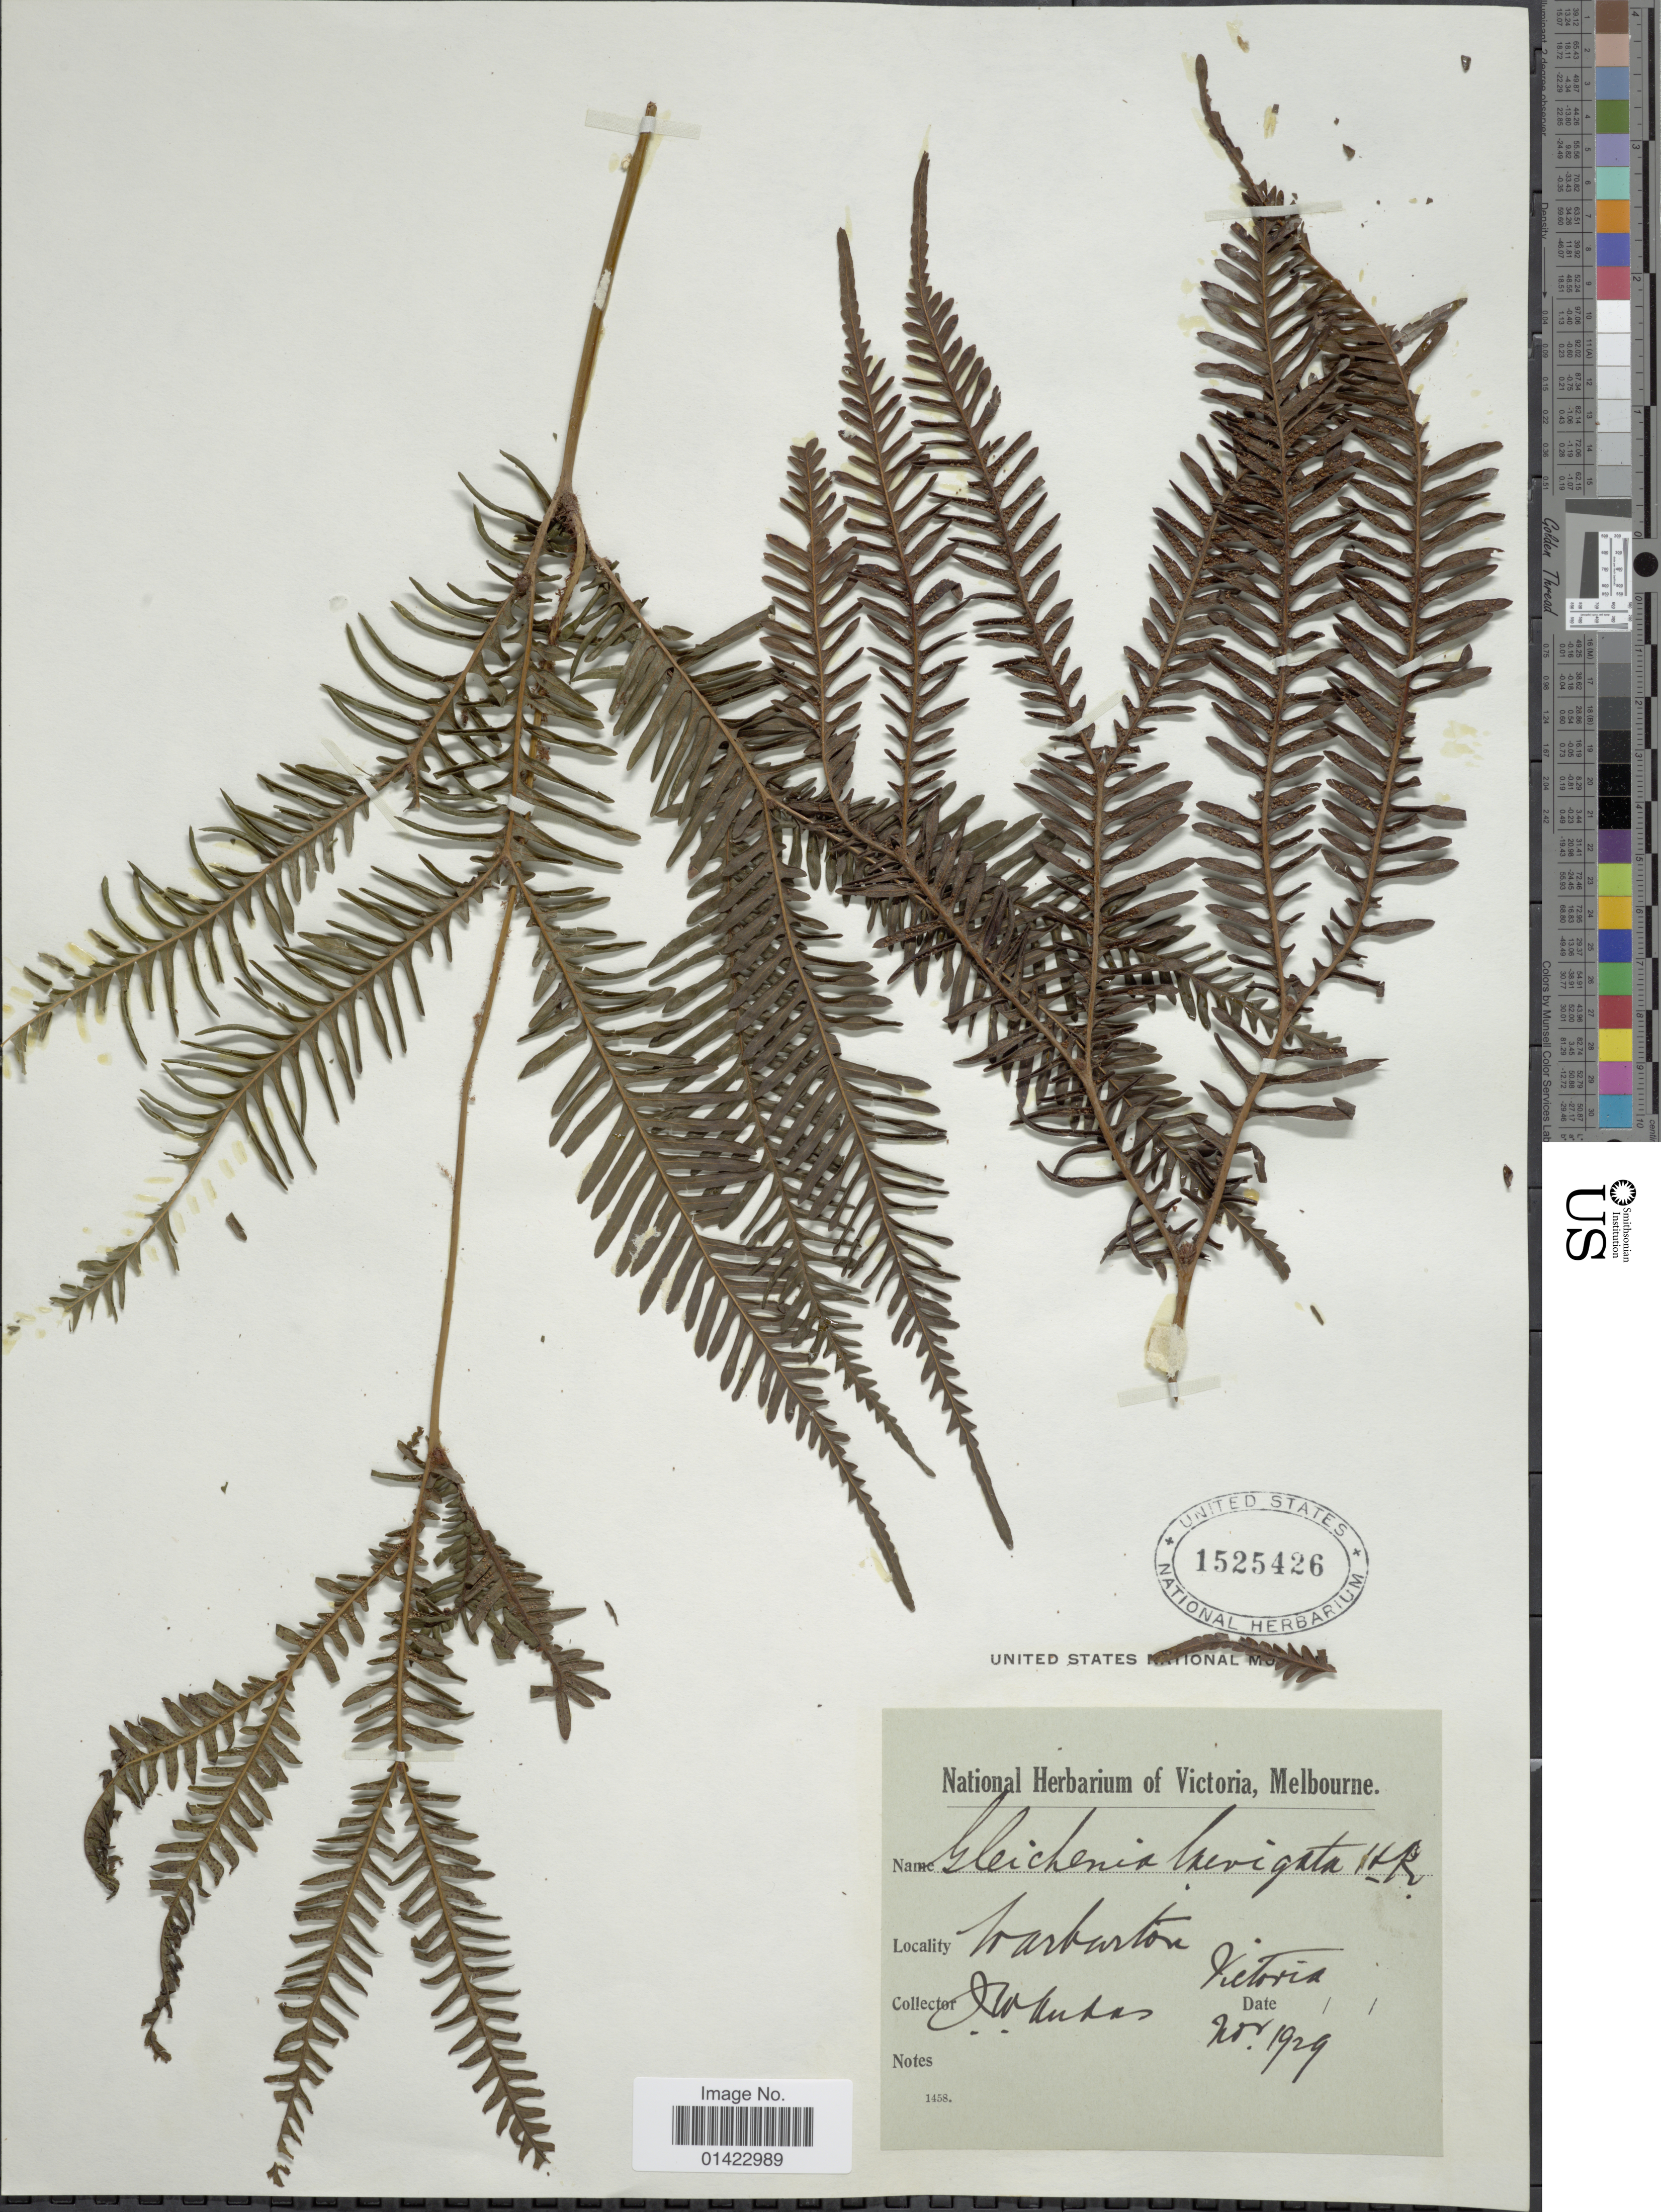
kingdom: Plantae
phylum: Tracheophyta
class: Polypodiopsida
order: Gleicheniales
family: Gleicheniaceae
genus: Sticherus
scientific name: Sticherus truncatus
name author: (Willd.) Nakai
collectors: J. Audas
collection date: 1929-11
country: Australia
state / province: Victoria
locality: Warburton.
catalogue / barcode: US 1525426